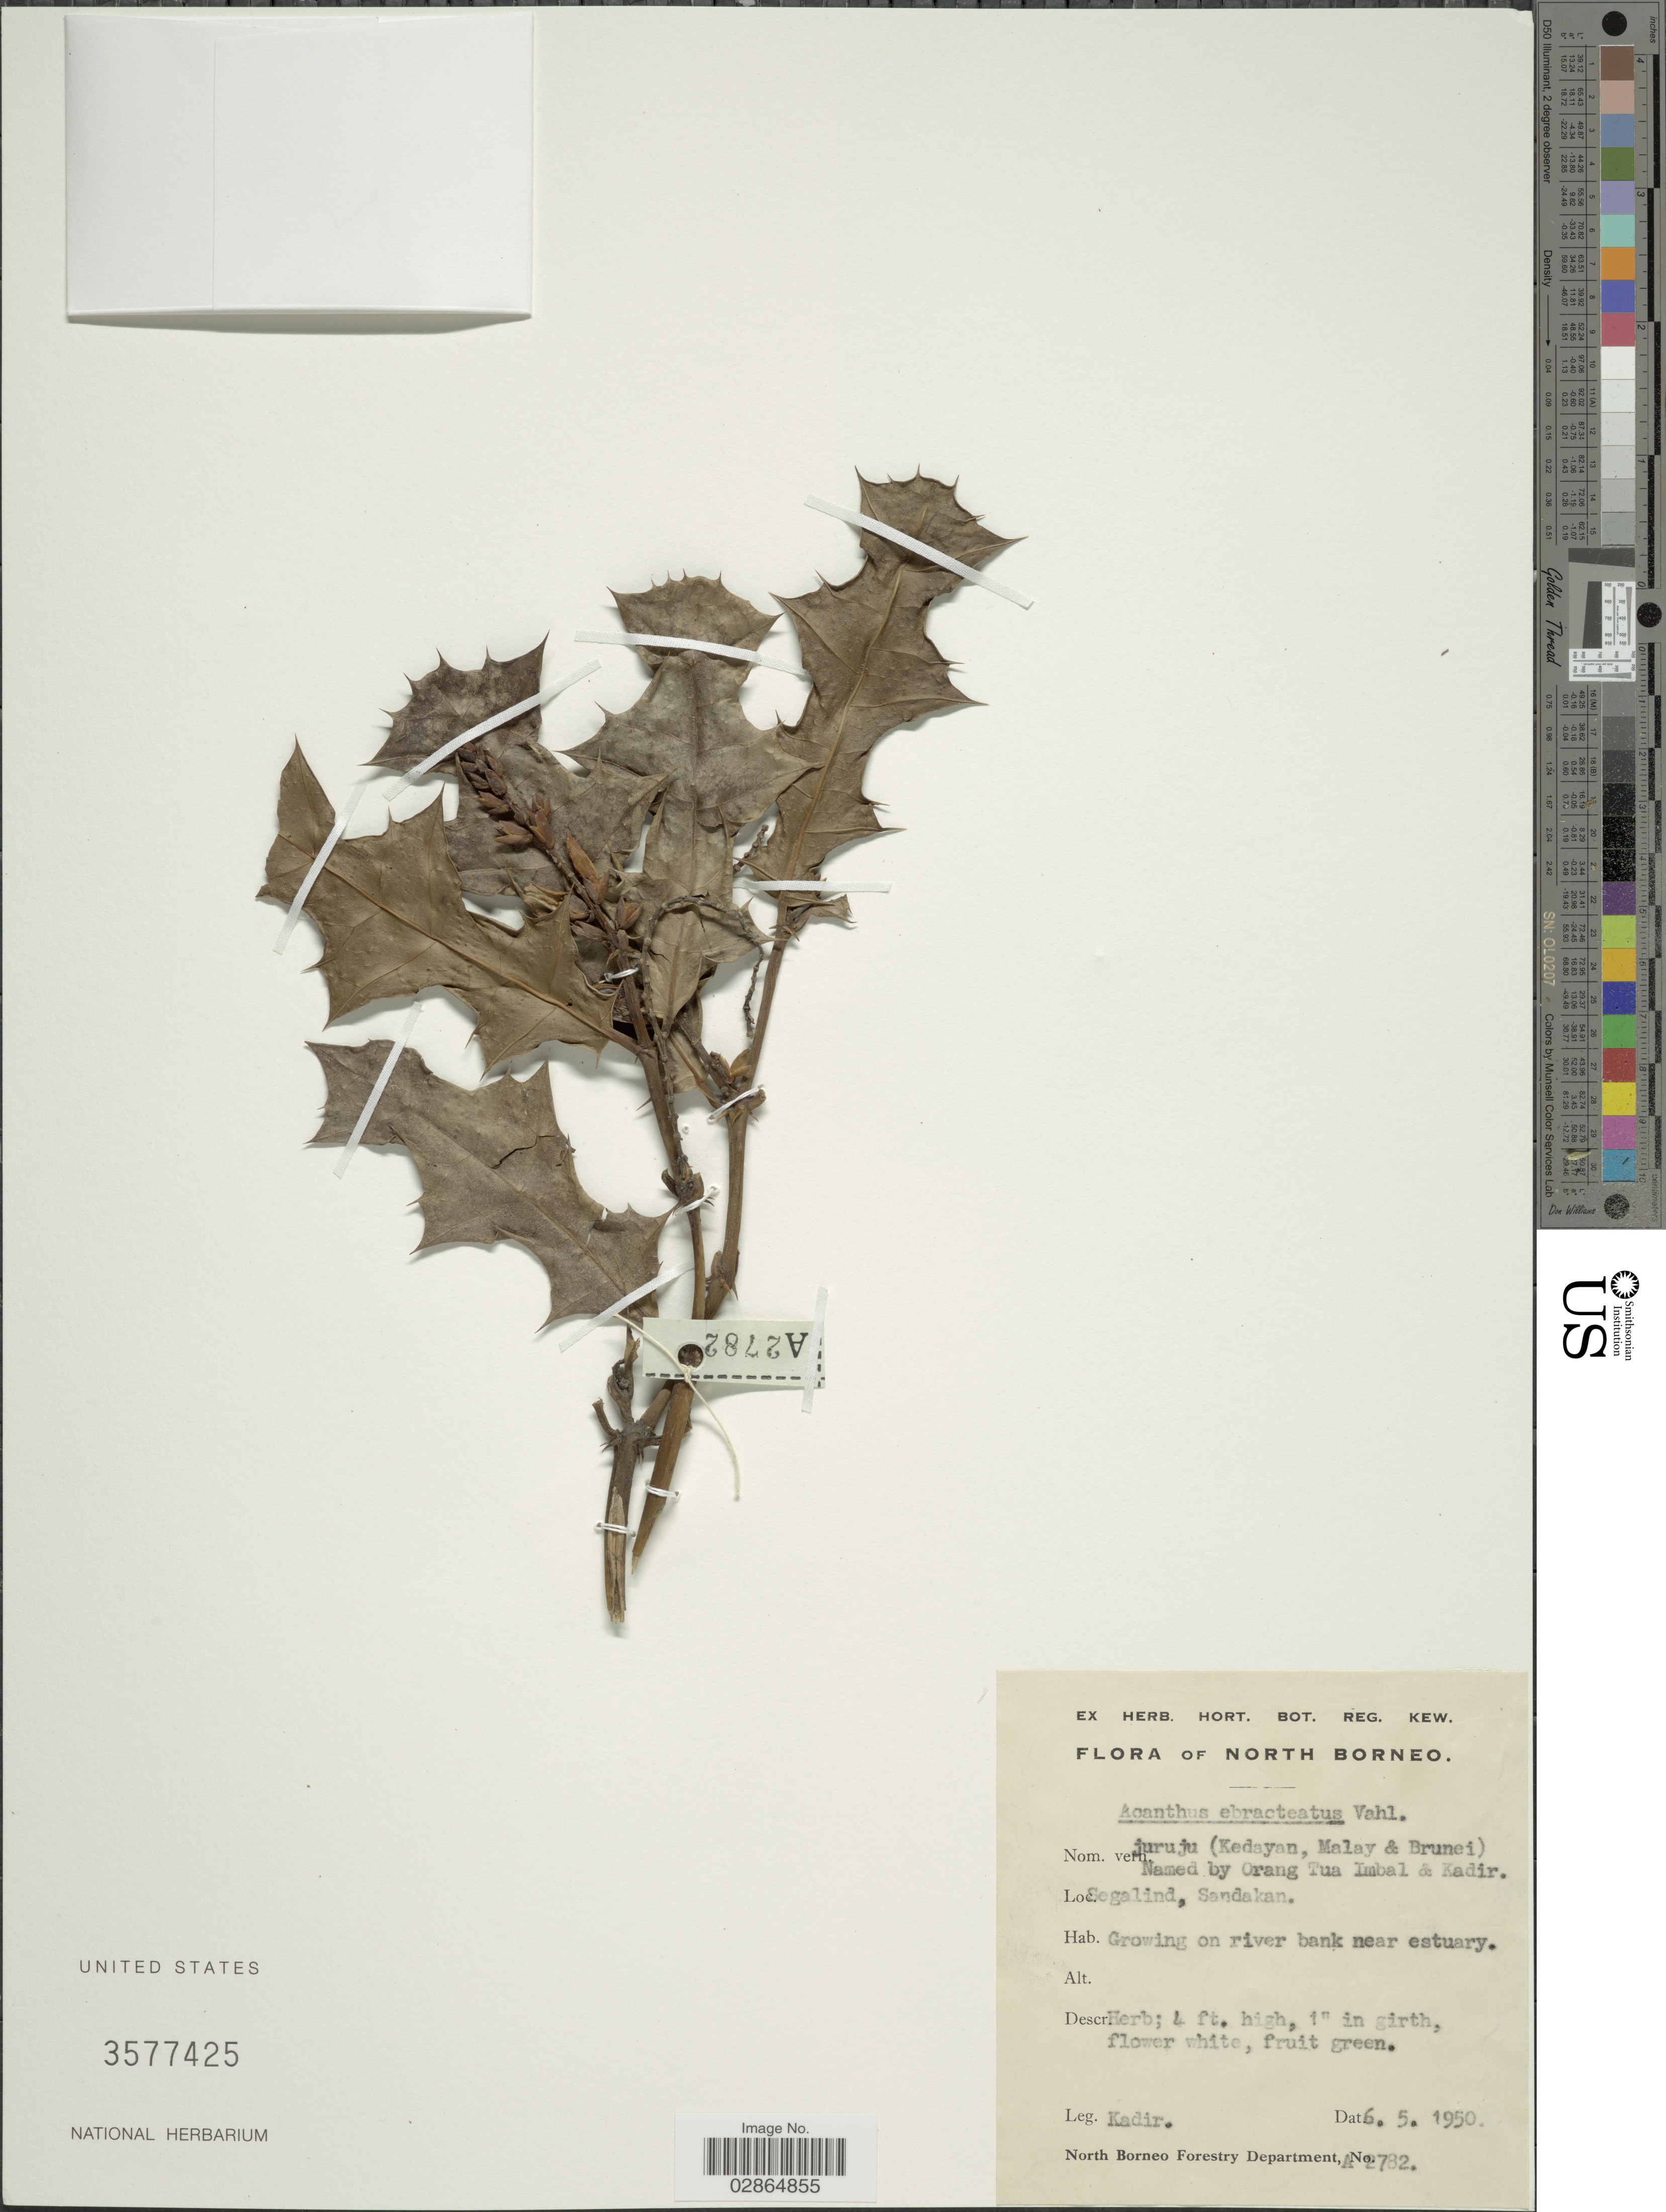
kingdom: Plantae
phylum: Tracheophyta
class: Magnoliopsida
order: Lamiales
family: Acanthaceae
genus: Acanthus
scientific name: Acanthus ebracteatus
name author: Vahl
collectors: -. Kadir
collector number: A 2782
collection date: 1950-05-06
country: Malaysia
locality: Segalind, Sandakan, North Borneo.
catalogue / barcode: US 3577425